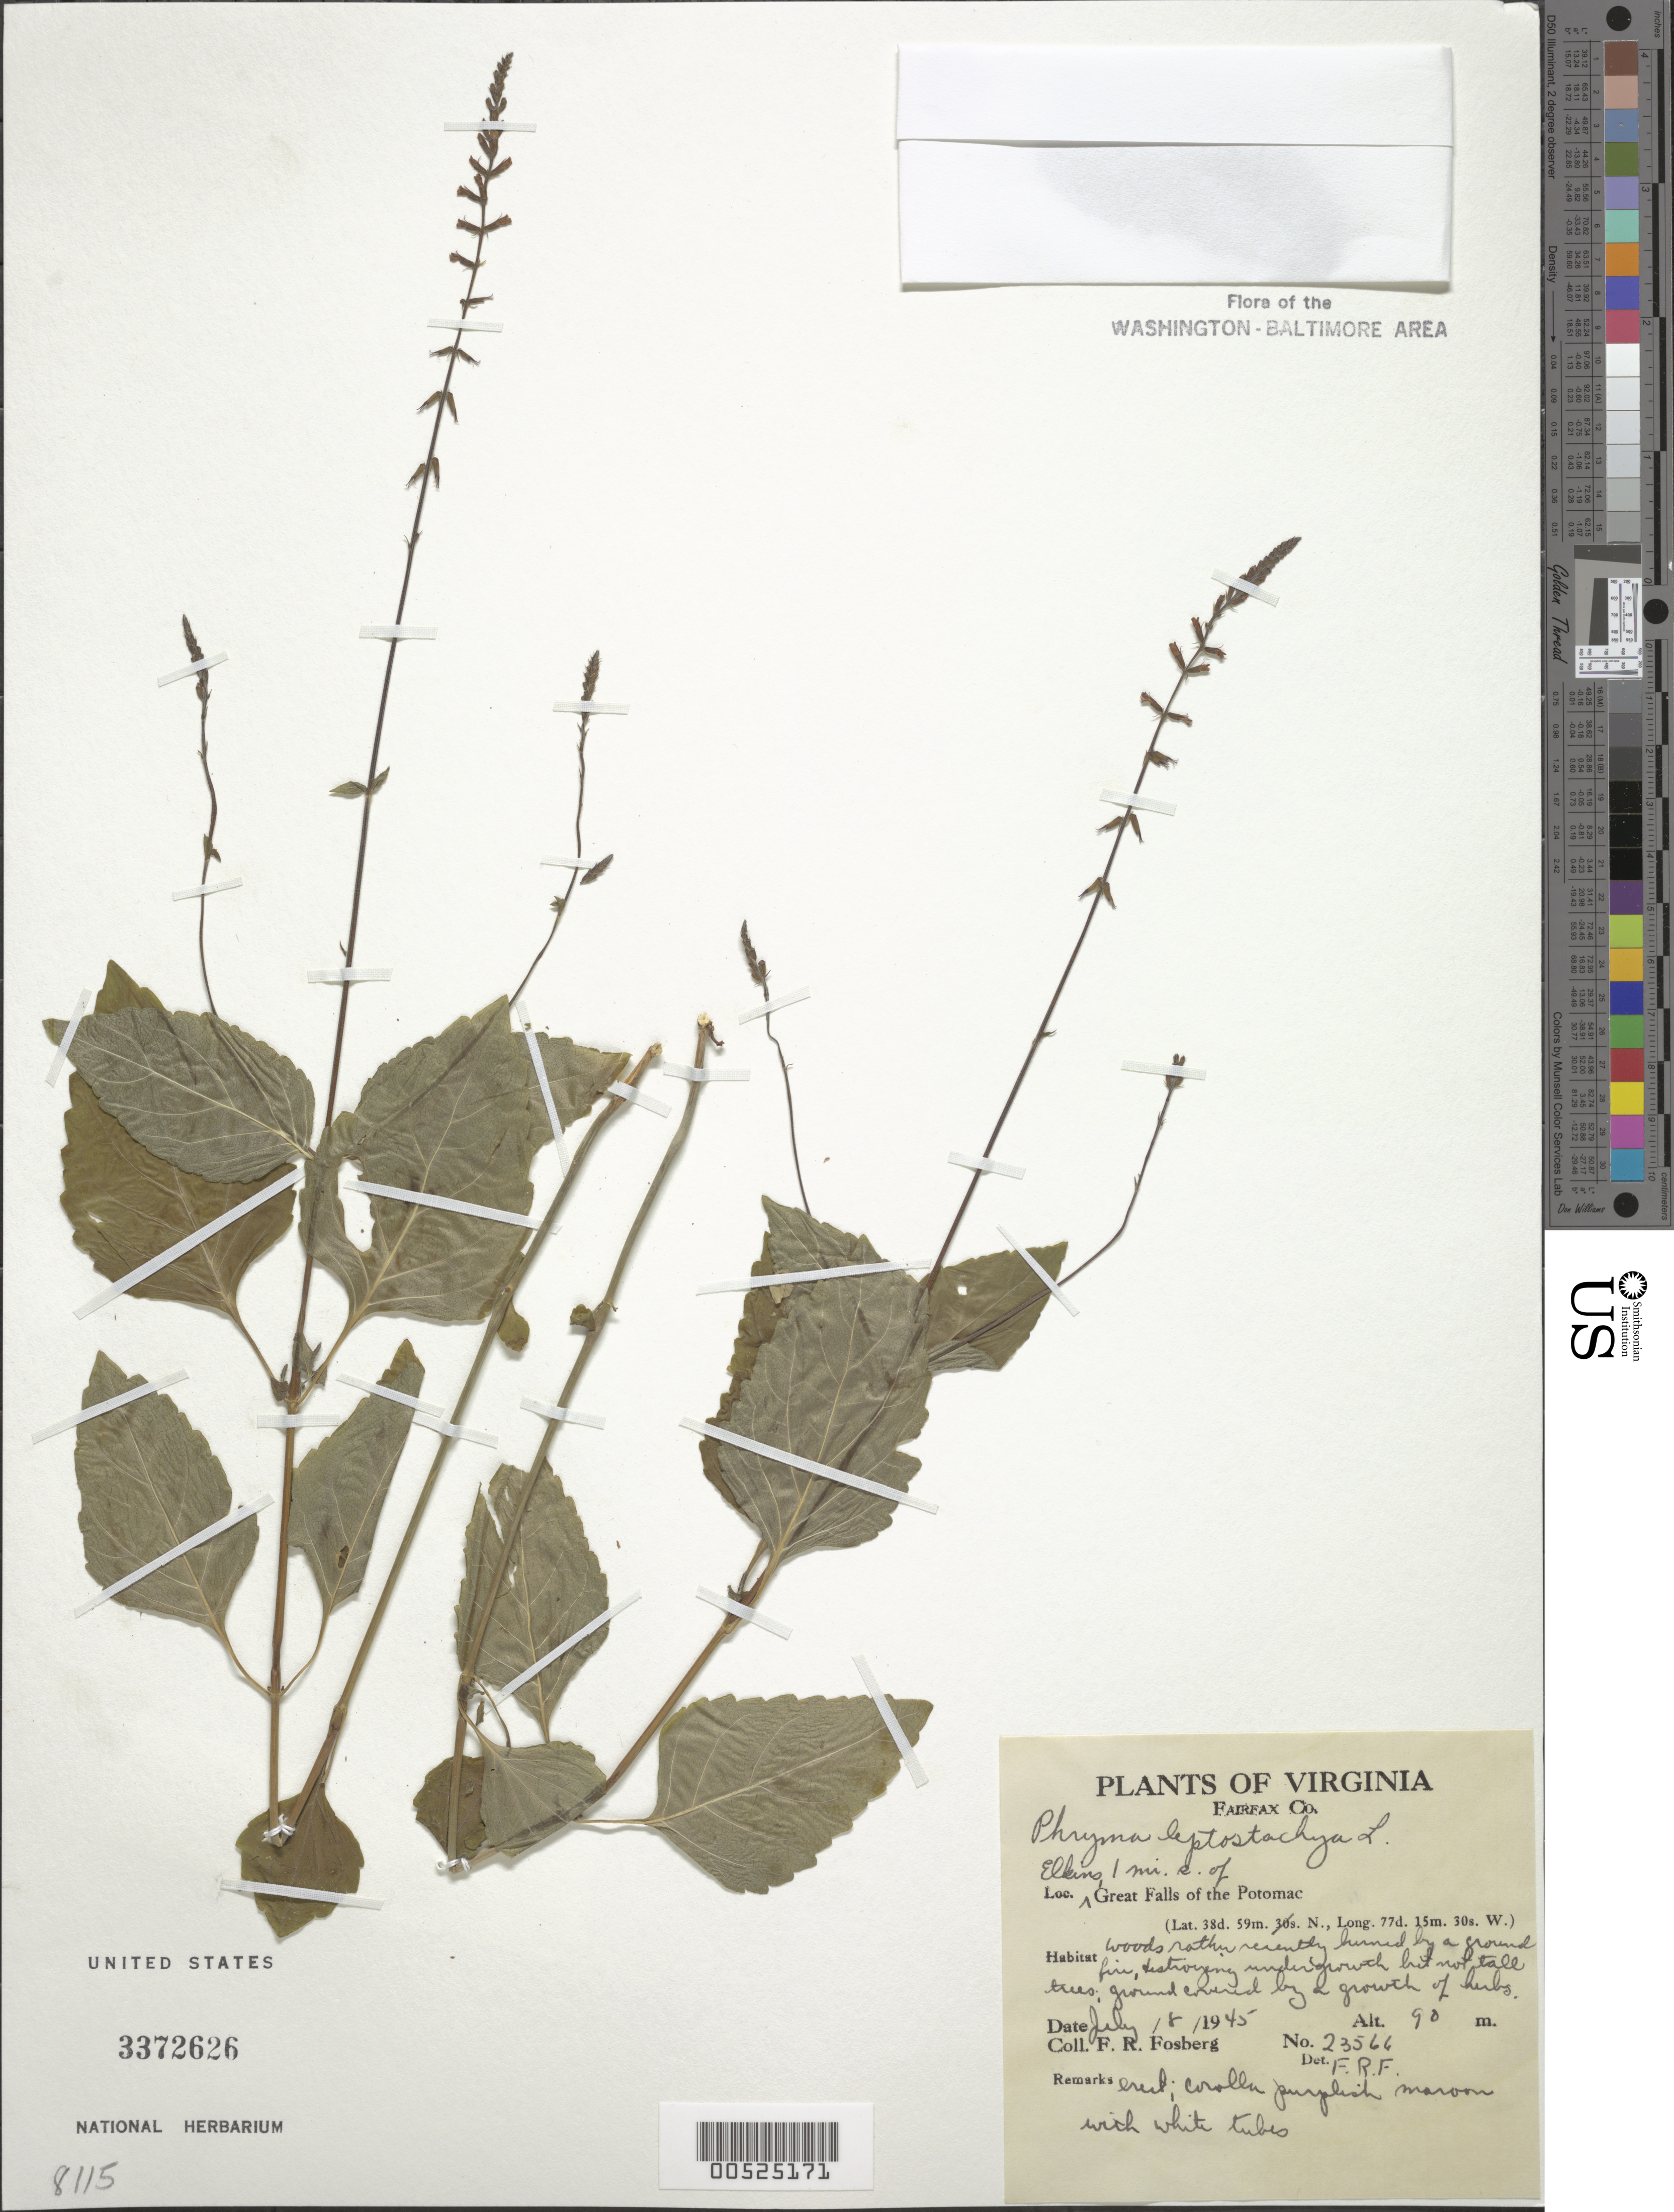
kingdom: Plantae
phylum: Tracheophyta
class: Magnoliopsida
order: Lamiales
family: Phrymaceae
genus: Phryma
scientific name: Phryma leptostachya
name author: L.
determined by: Fosberg, F. R.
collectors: F. R. Fosberg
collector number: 23566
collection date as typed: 08 Jul 1945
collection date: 1945-07-08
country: United States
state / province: Virginia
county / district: Fairfax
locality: Elkins, 1 mi. S of, Great Falls of the Potomac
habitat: Woods rather recently burned by a ground fire, ground covered by a herbs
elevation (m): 90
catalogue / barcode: US 3372626